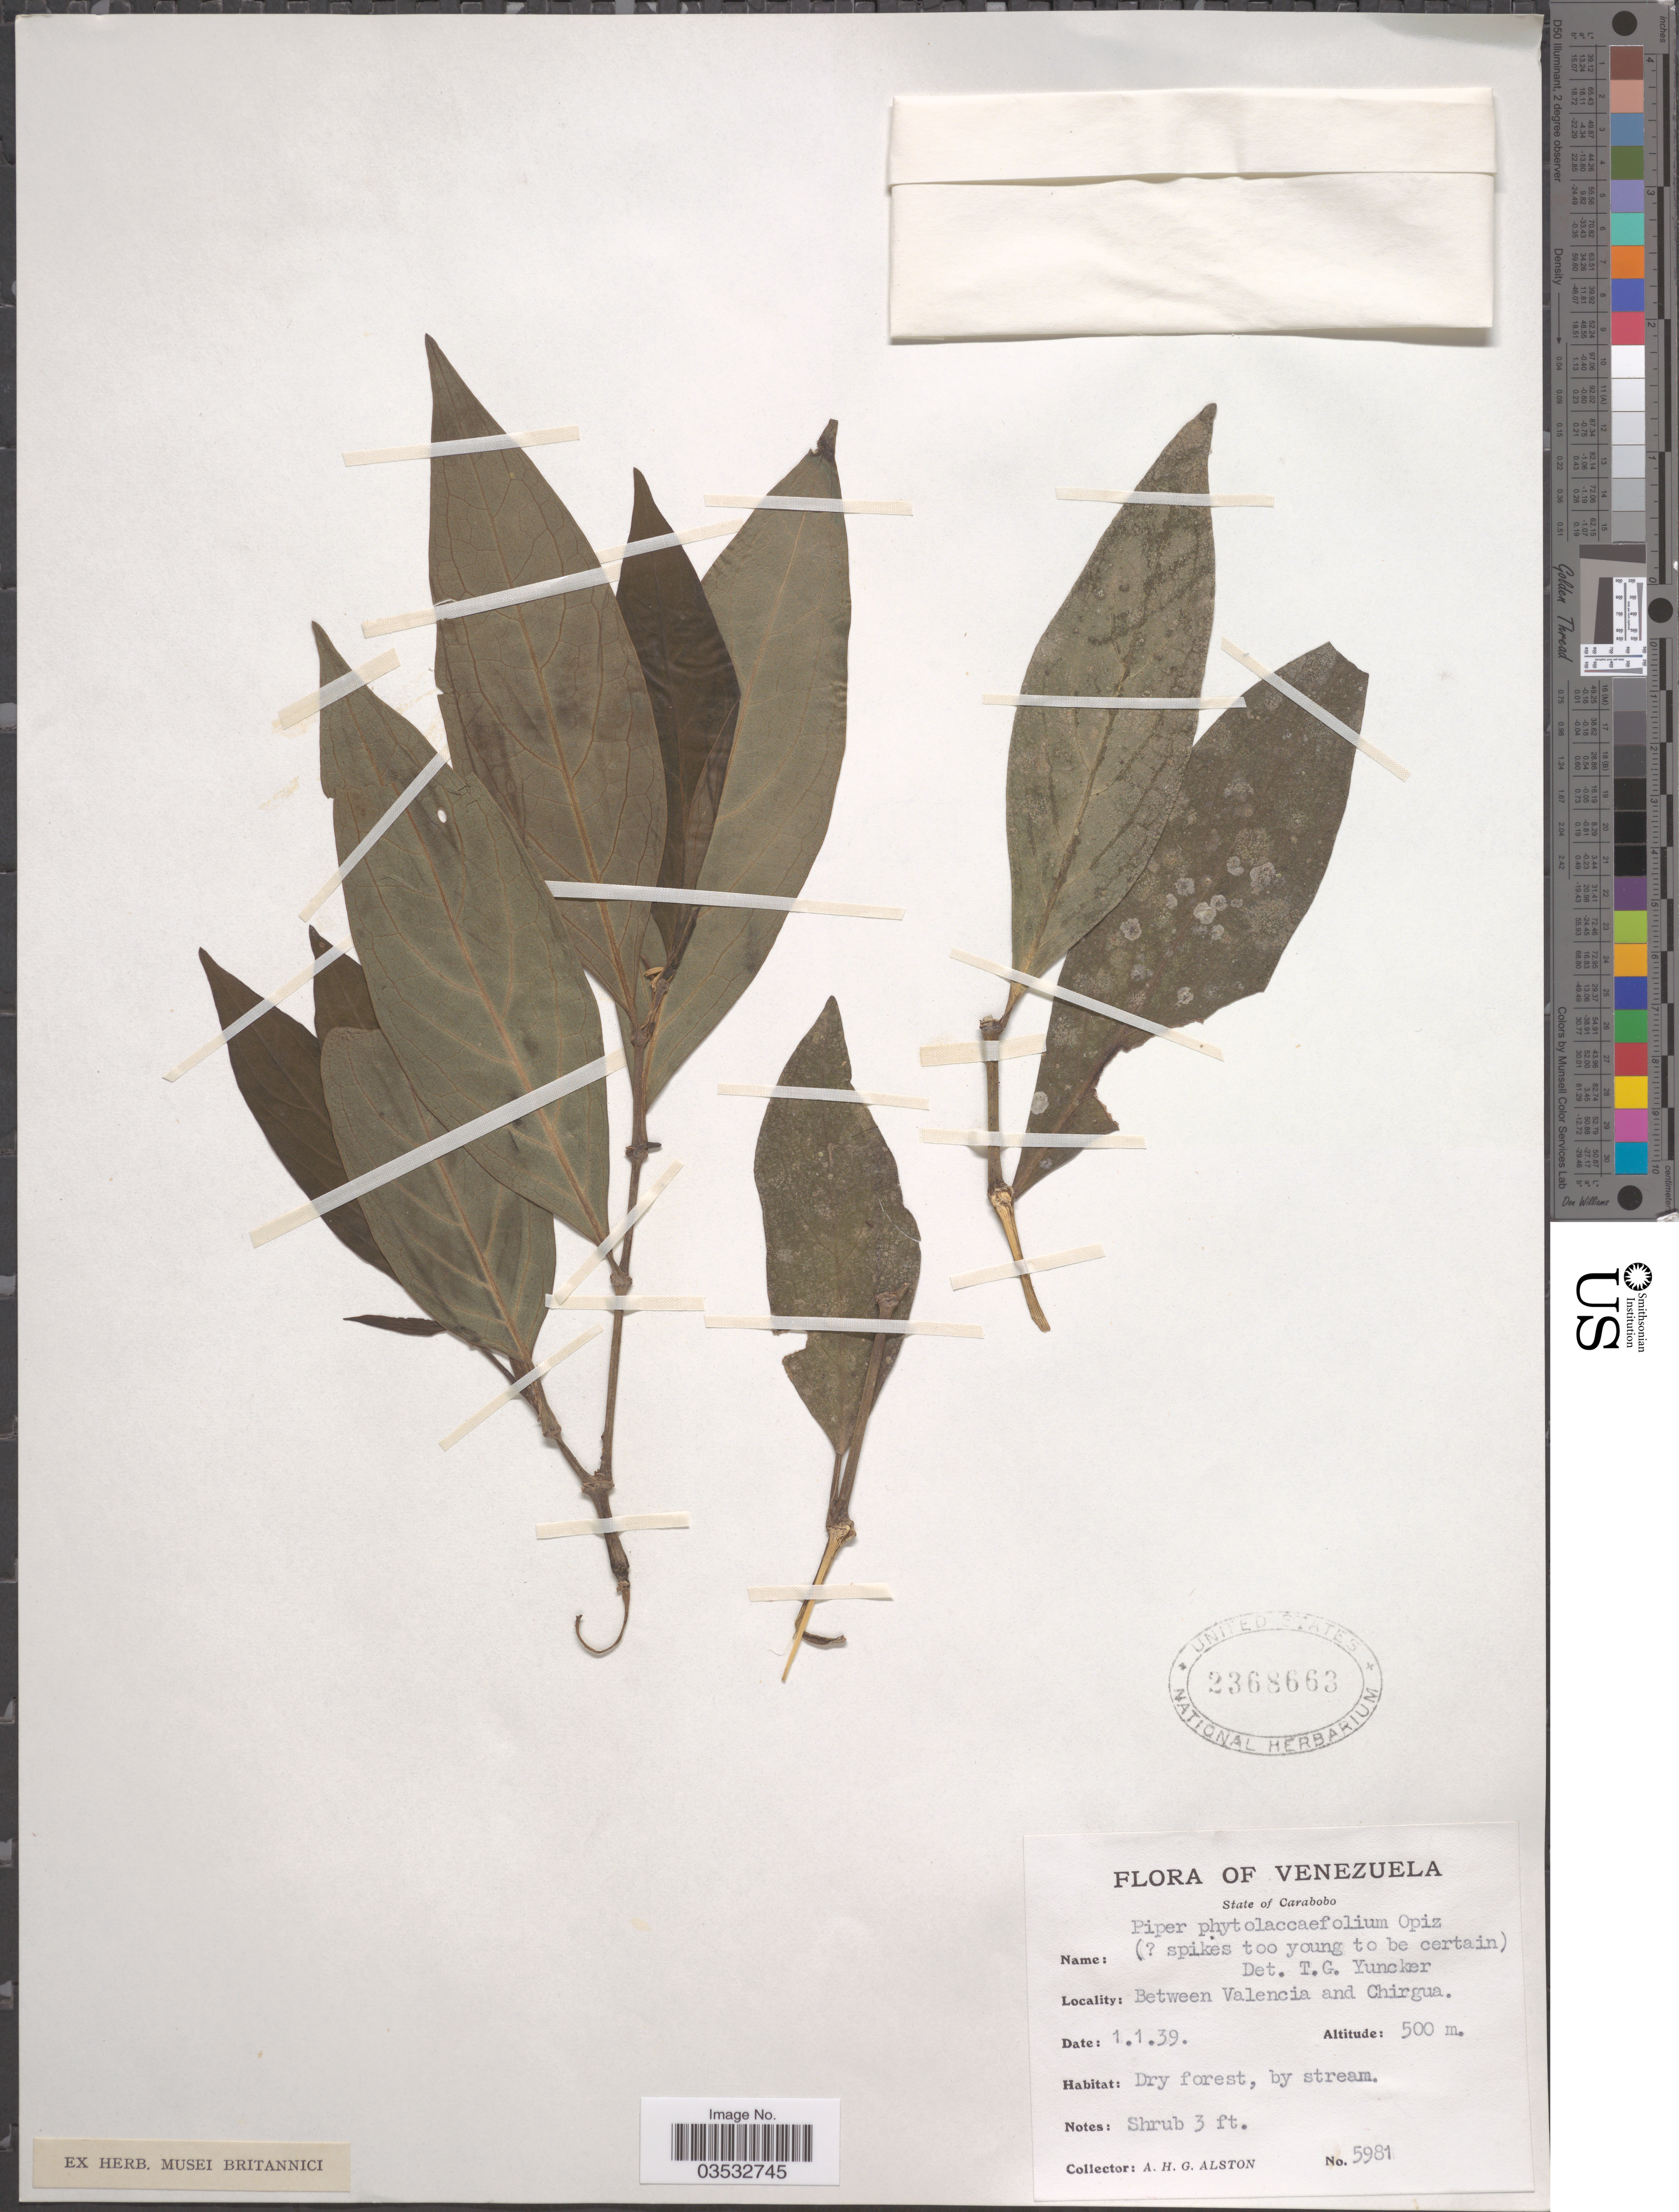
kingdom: Plantae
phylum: Tracheophyta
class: Magnoliopsida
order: Piperales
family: Piperaceae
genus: Piper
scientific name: Piper phytolaccifolium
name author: Opiz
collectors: A. H. Alston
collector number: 5981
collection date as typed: Transcribed d/m/y: 1/1/39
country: Venezuela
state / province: Carabobo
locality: Between Valencia and Chirgua.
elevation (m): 500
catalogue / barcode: US 2368663